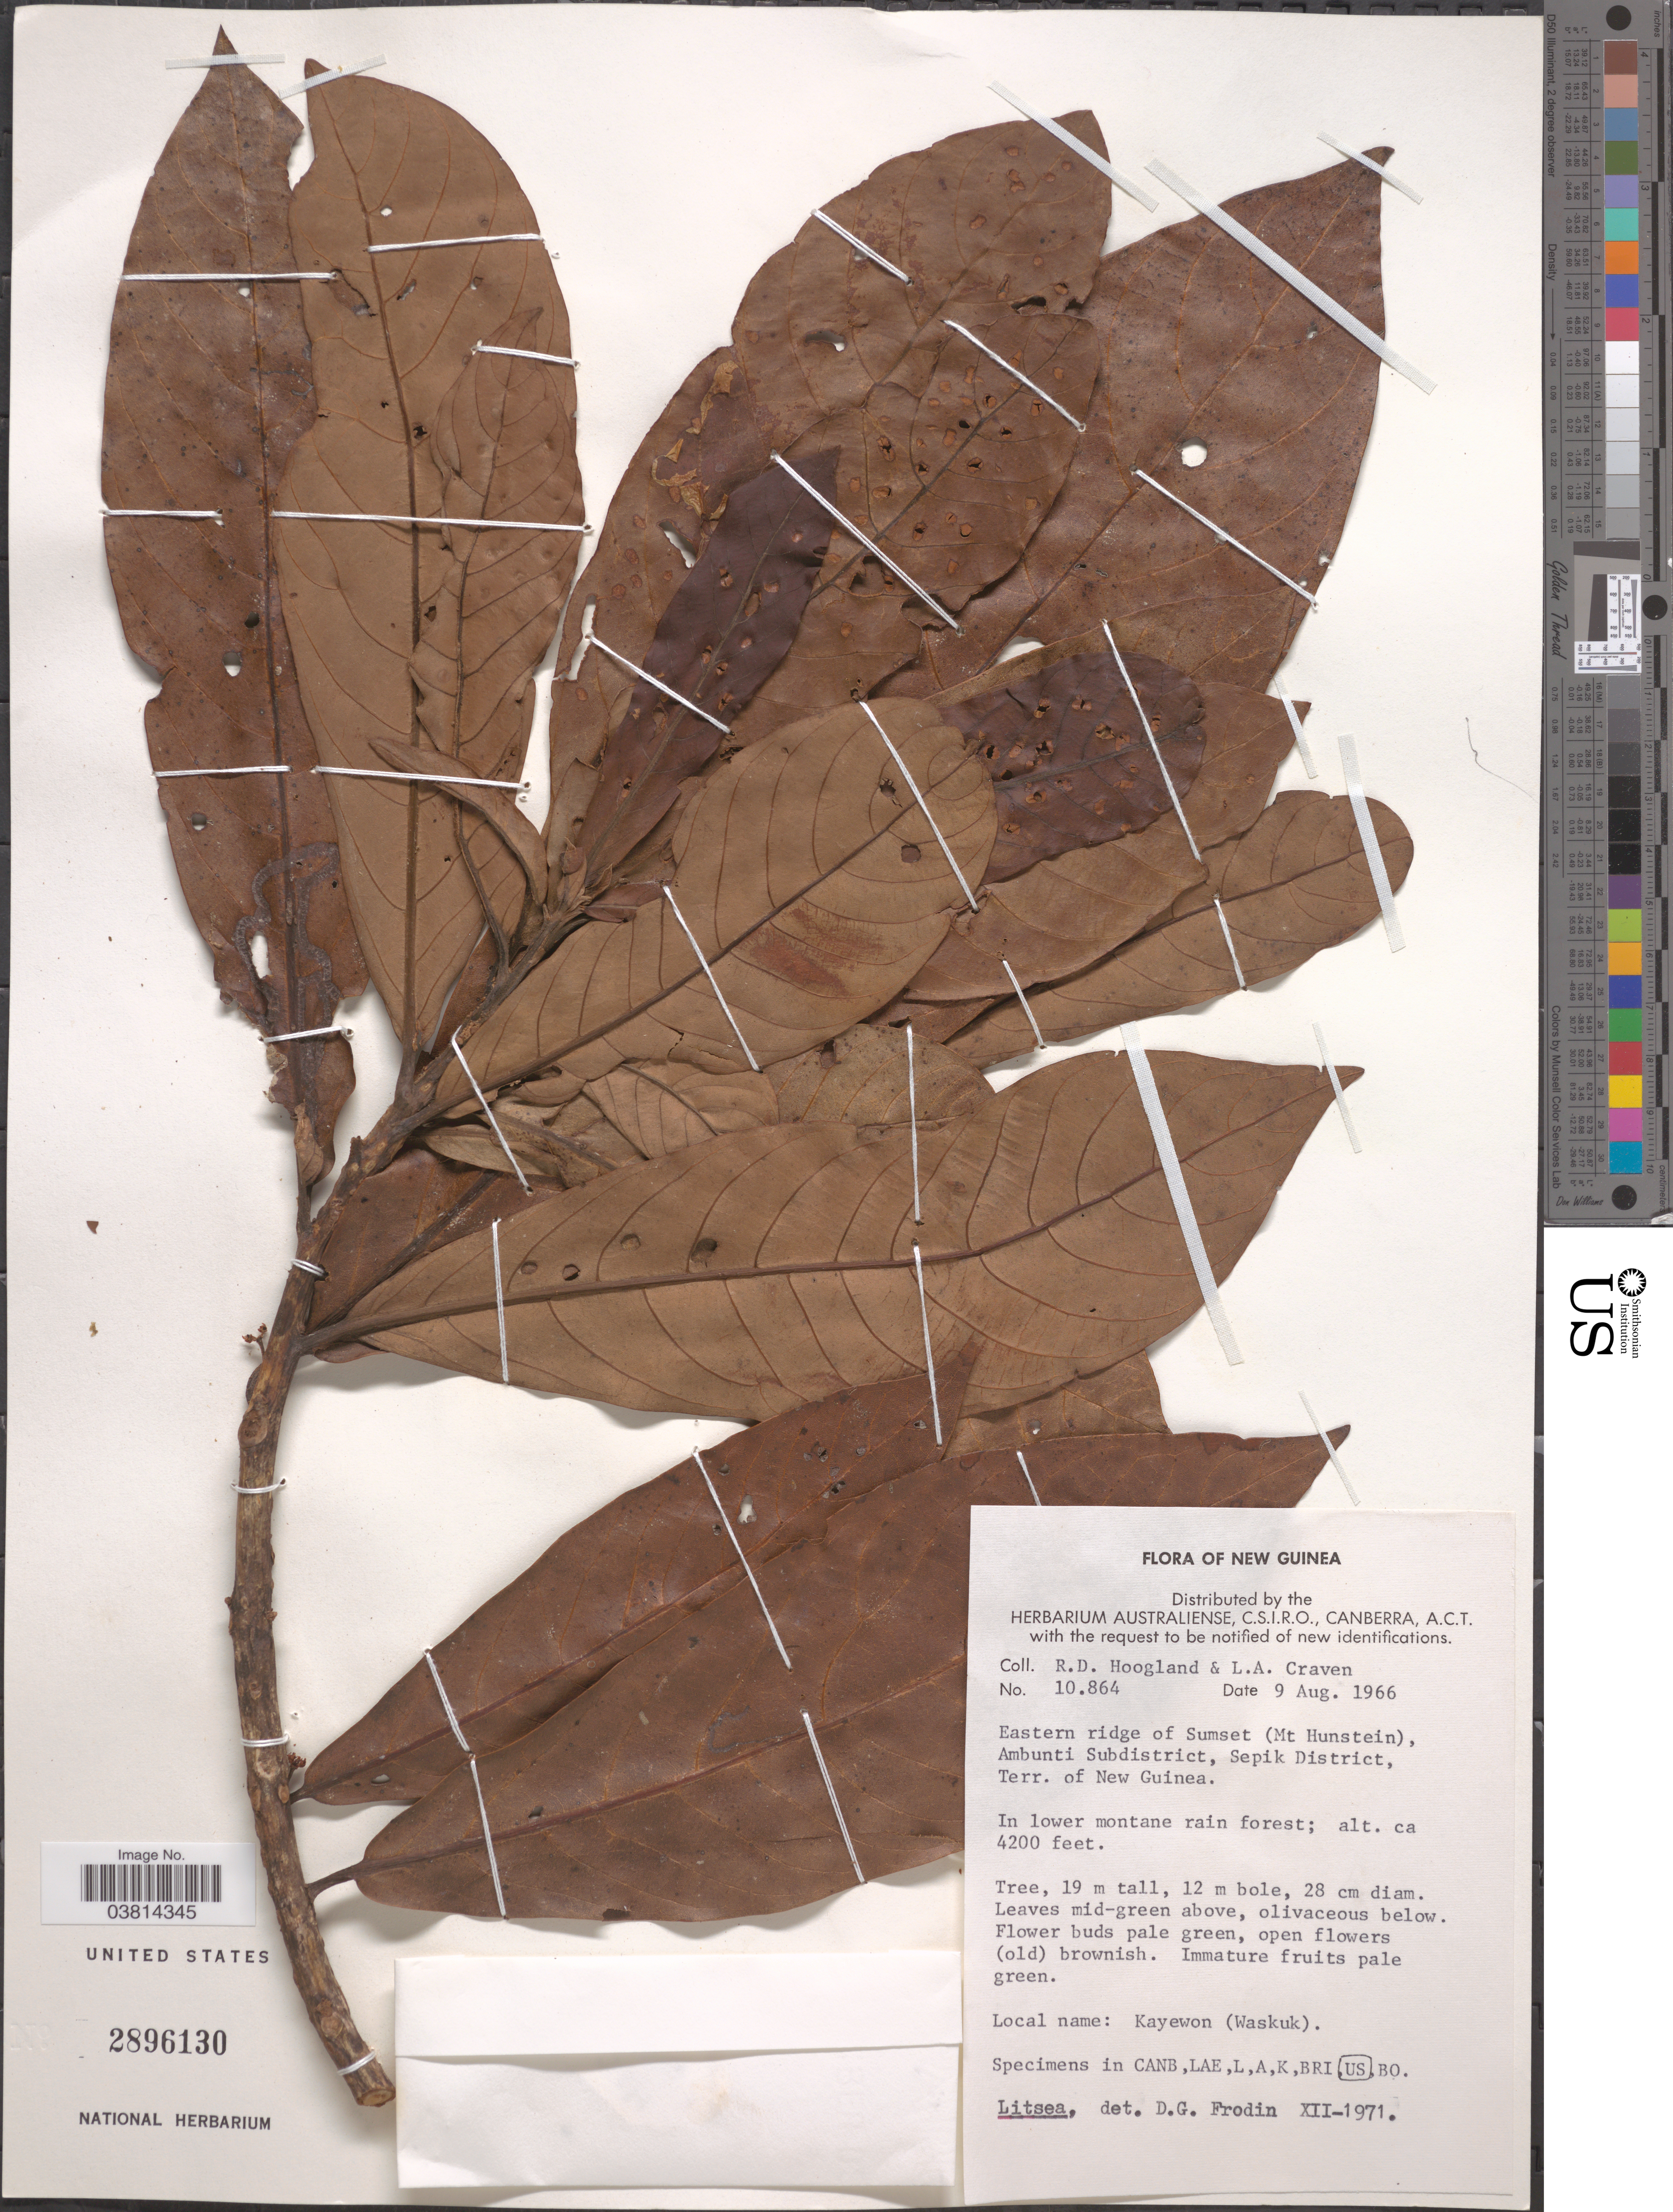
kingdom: Plantae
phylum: Tracheophyta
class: Magnoliopsida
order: Laurales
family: Lauraceae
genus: Litsea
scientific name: Litsea sp.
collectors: R. D. Hoogland & L. A. Craven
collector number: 10864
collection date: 1966-08-09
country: Papua New Guinea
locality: New Guinea. Eastern ridge of Sumset (Mt Hunstein), Ambunti Subdistrict, Sepik District, Terr. of New Guinea.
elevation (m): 1280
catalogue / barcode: US 2896130